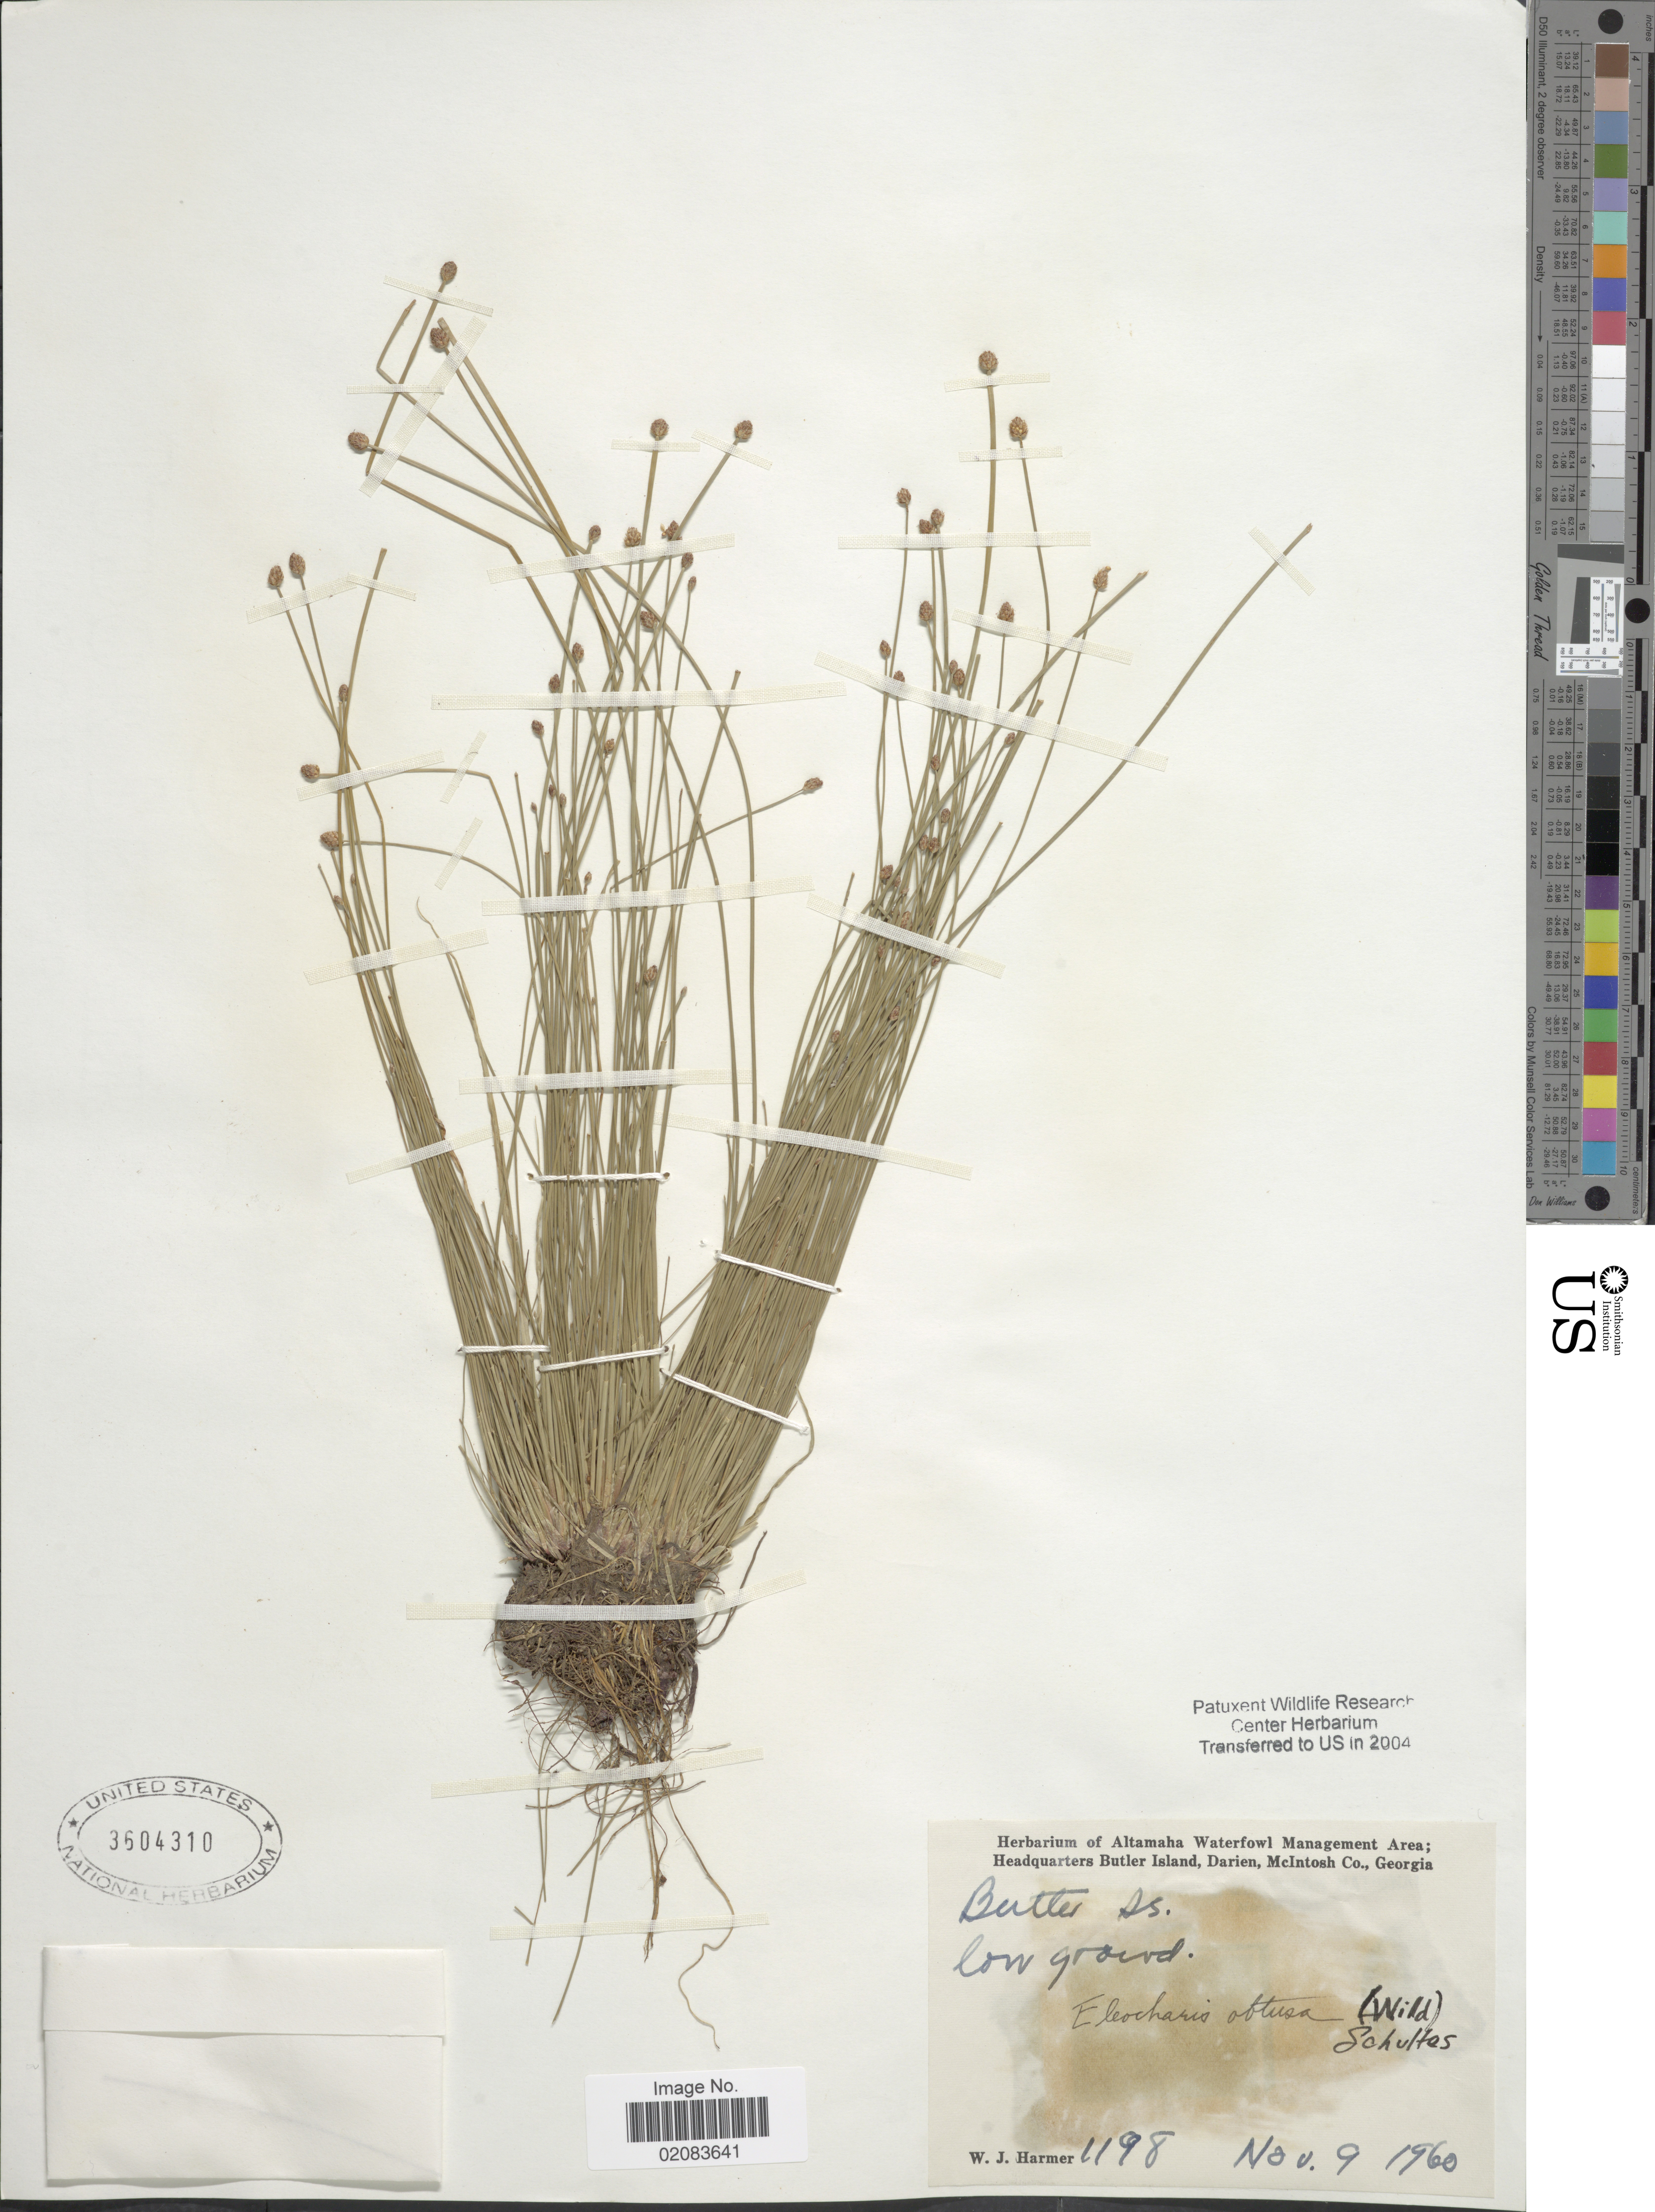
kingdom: Plantae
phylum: Tracheophyta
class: Liliopsida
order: Poales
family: Cyperaceae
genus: Eleocharis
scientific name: Eleocharis obtusa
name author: (Willd.) Schult.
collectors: W. Harmer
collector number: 1198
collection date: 1960-11-09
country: United States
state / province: Georgia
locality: Headquarters Butler Island, Darien, McIntosh Co., Butler Is.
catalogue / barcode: US 3604310